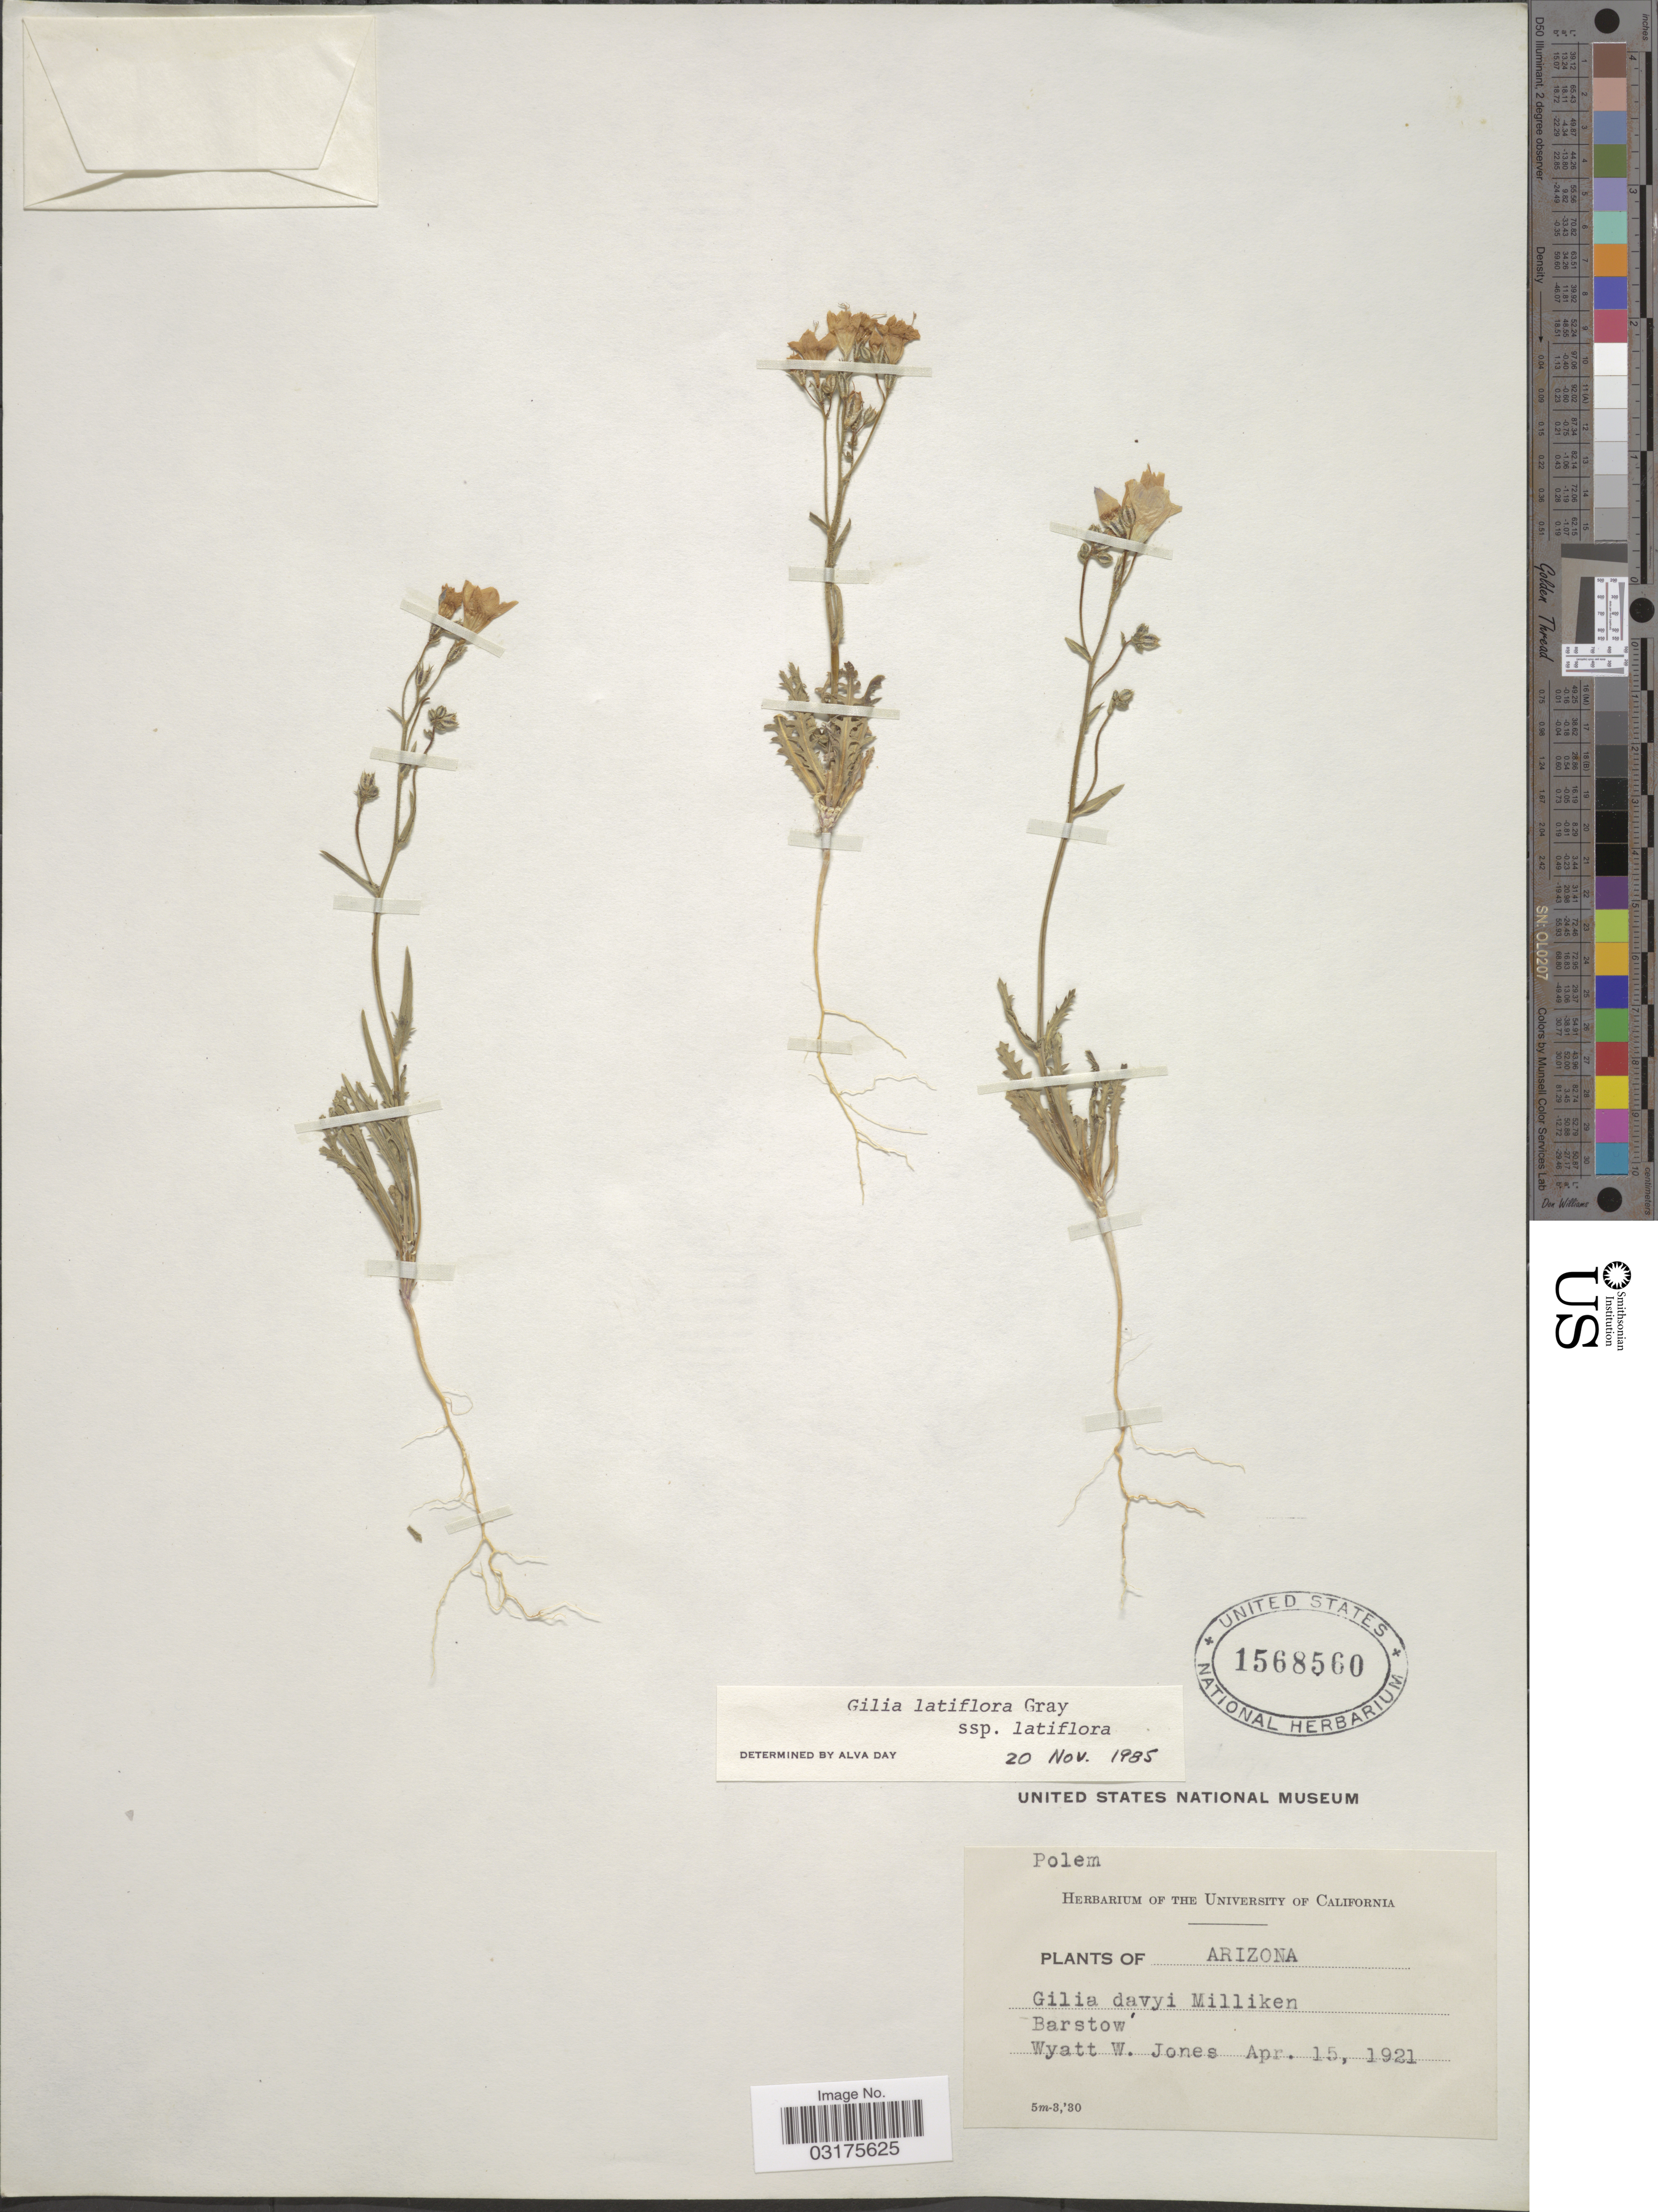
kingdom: Plantae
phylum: Tracheophyta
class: Magnoliopsida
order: Ericales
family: Polemoniaceae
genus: Gilia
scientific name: Gilia latiflora subsp. latiflora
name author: (A. Gray) A. Gray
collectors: W. W. Jones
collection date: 1921-04-15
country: United States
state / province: Arizona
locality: Barstow.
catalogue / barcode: US 1568560